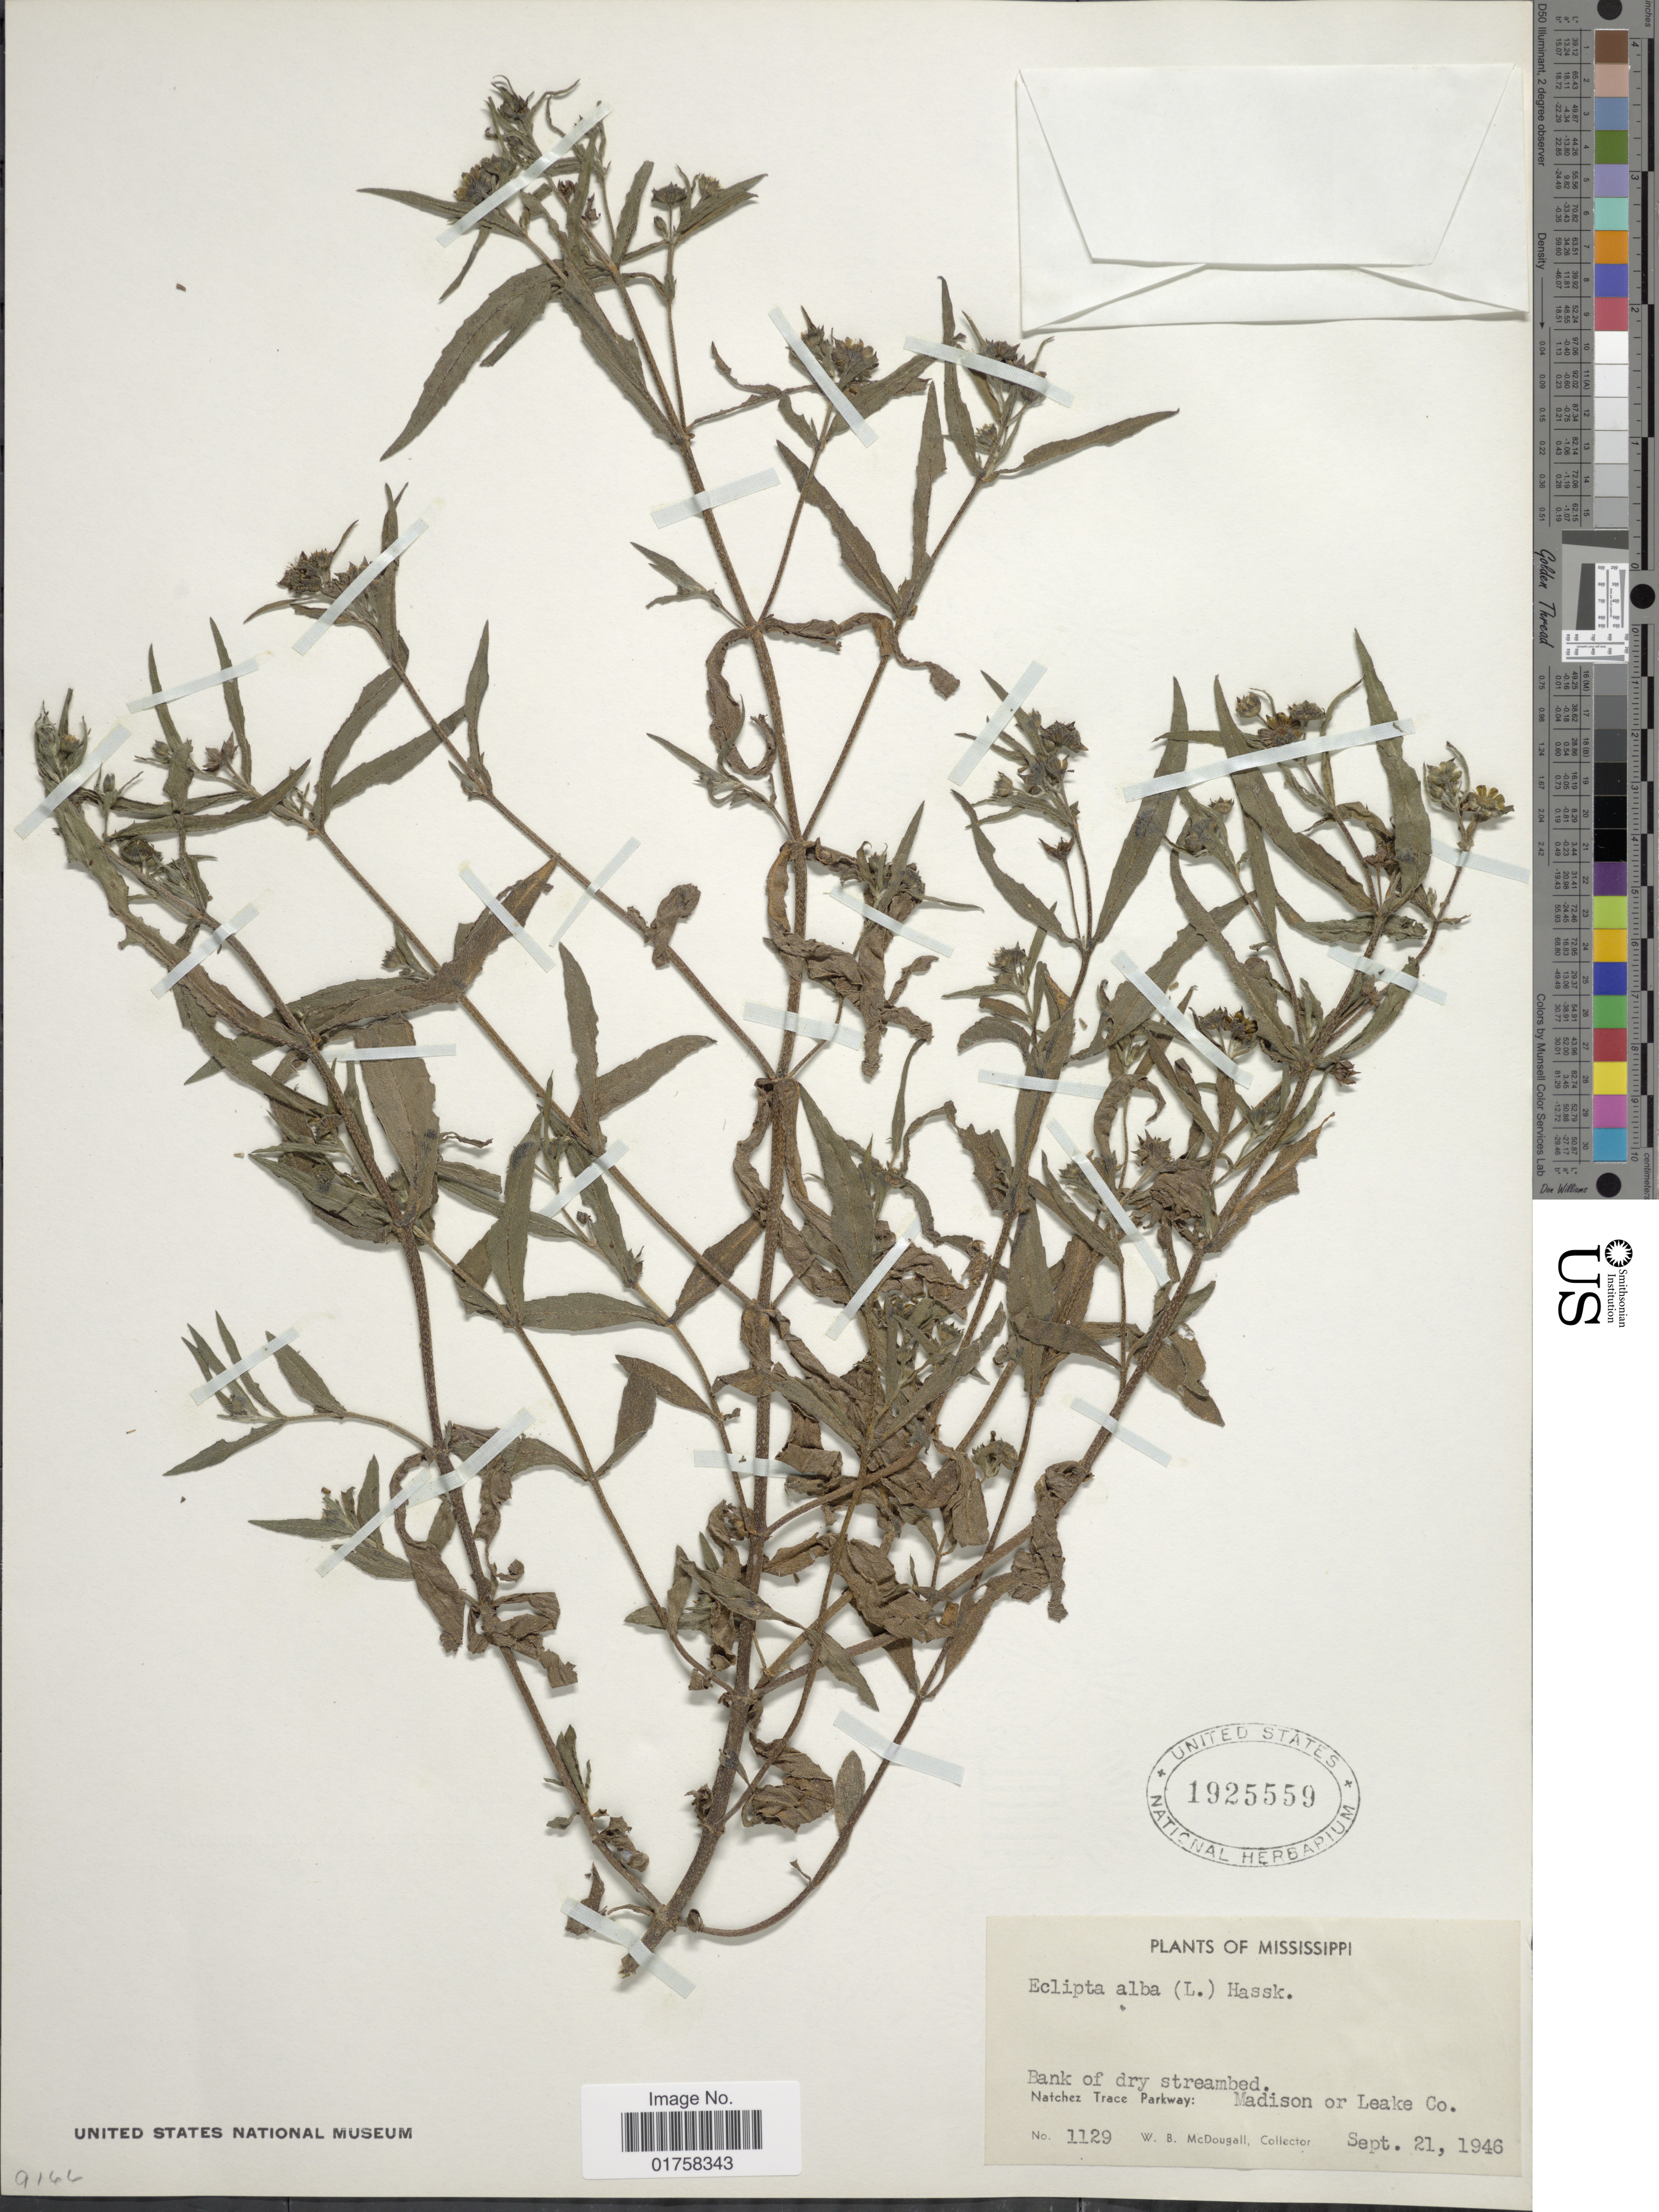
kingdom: Plantae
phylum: Tracheophyta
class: Magnoliopsida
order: Asterales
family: Asteraceae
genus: Eclipta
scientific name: Eclipta alba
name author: (L.) Hassk.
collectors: W. B. McDougall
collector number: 1129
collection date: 1946-09-21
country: United States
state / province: Mississippi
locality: Bank of dry streambed, Natchez Trace Parkway: Madison or Leake Co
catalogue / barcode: US 1925559